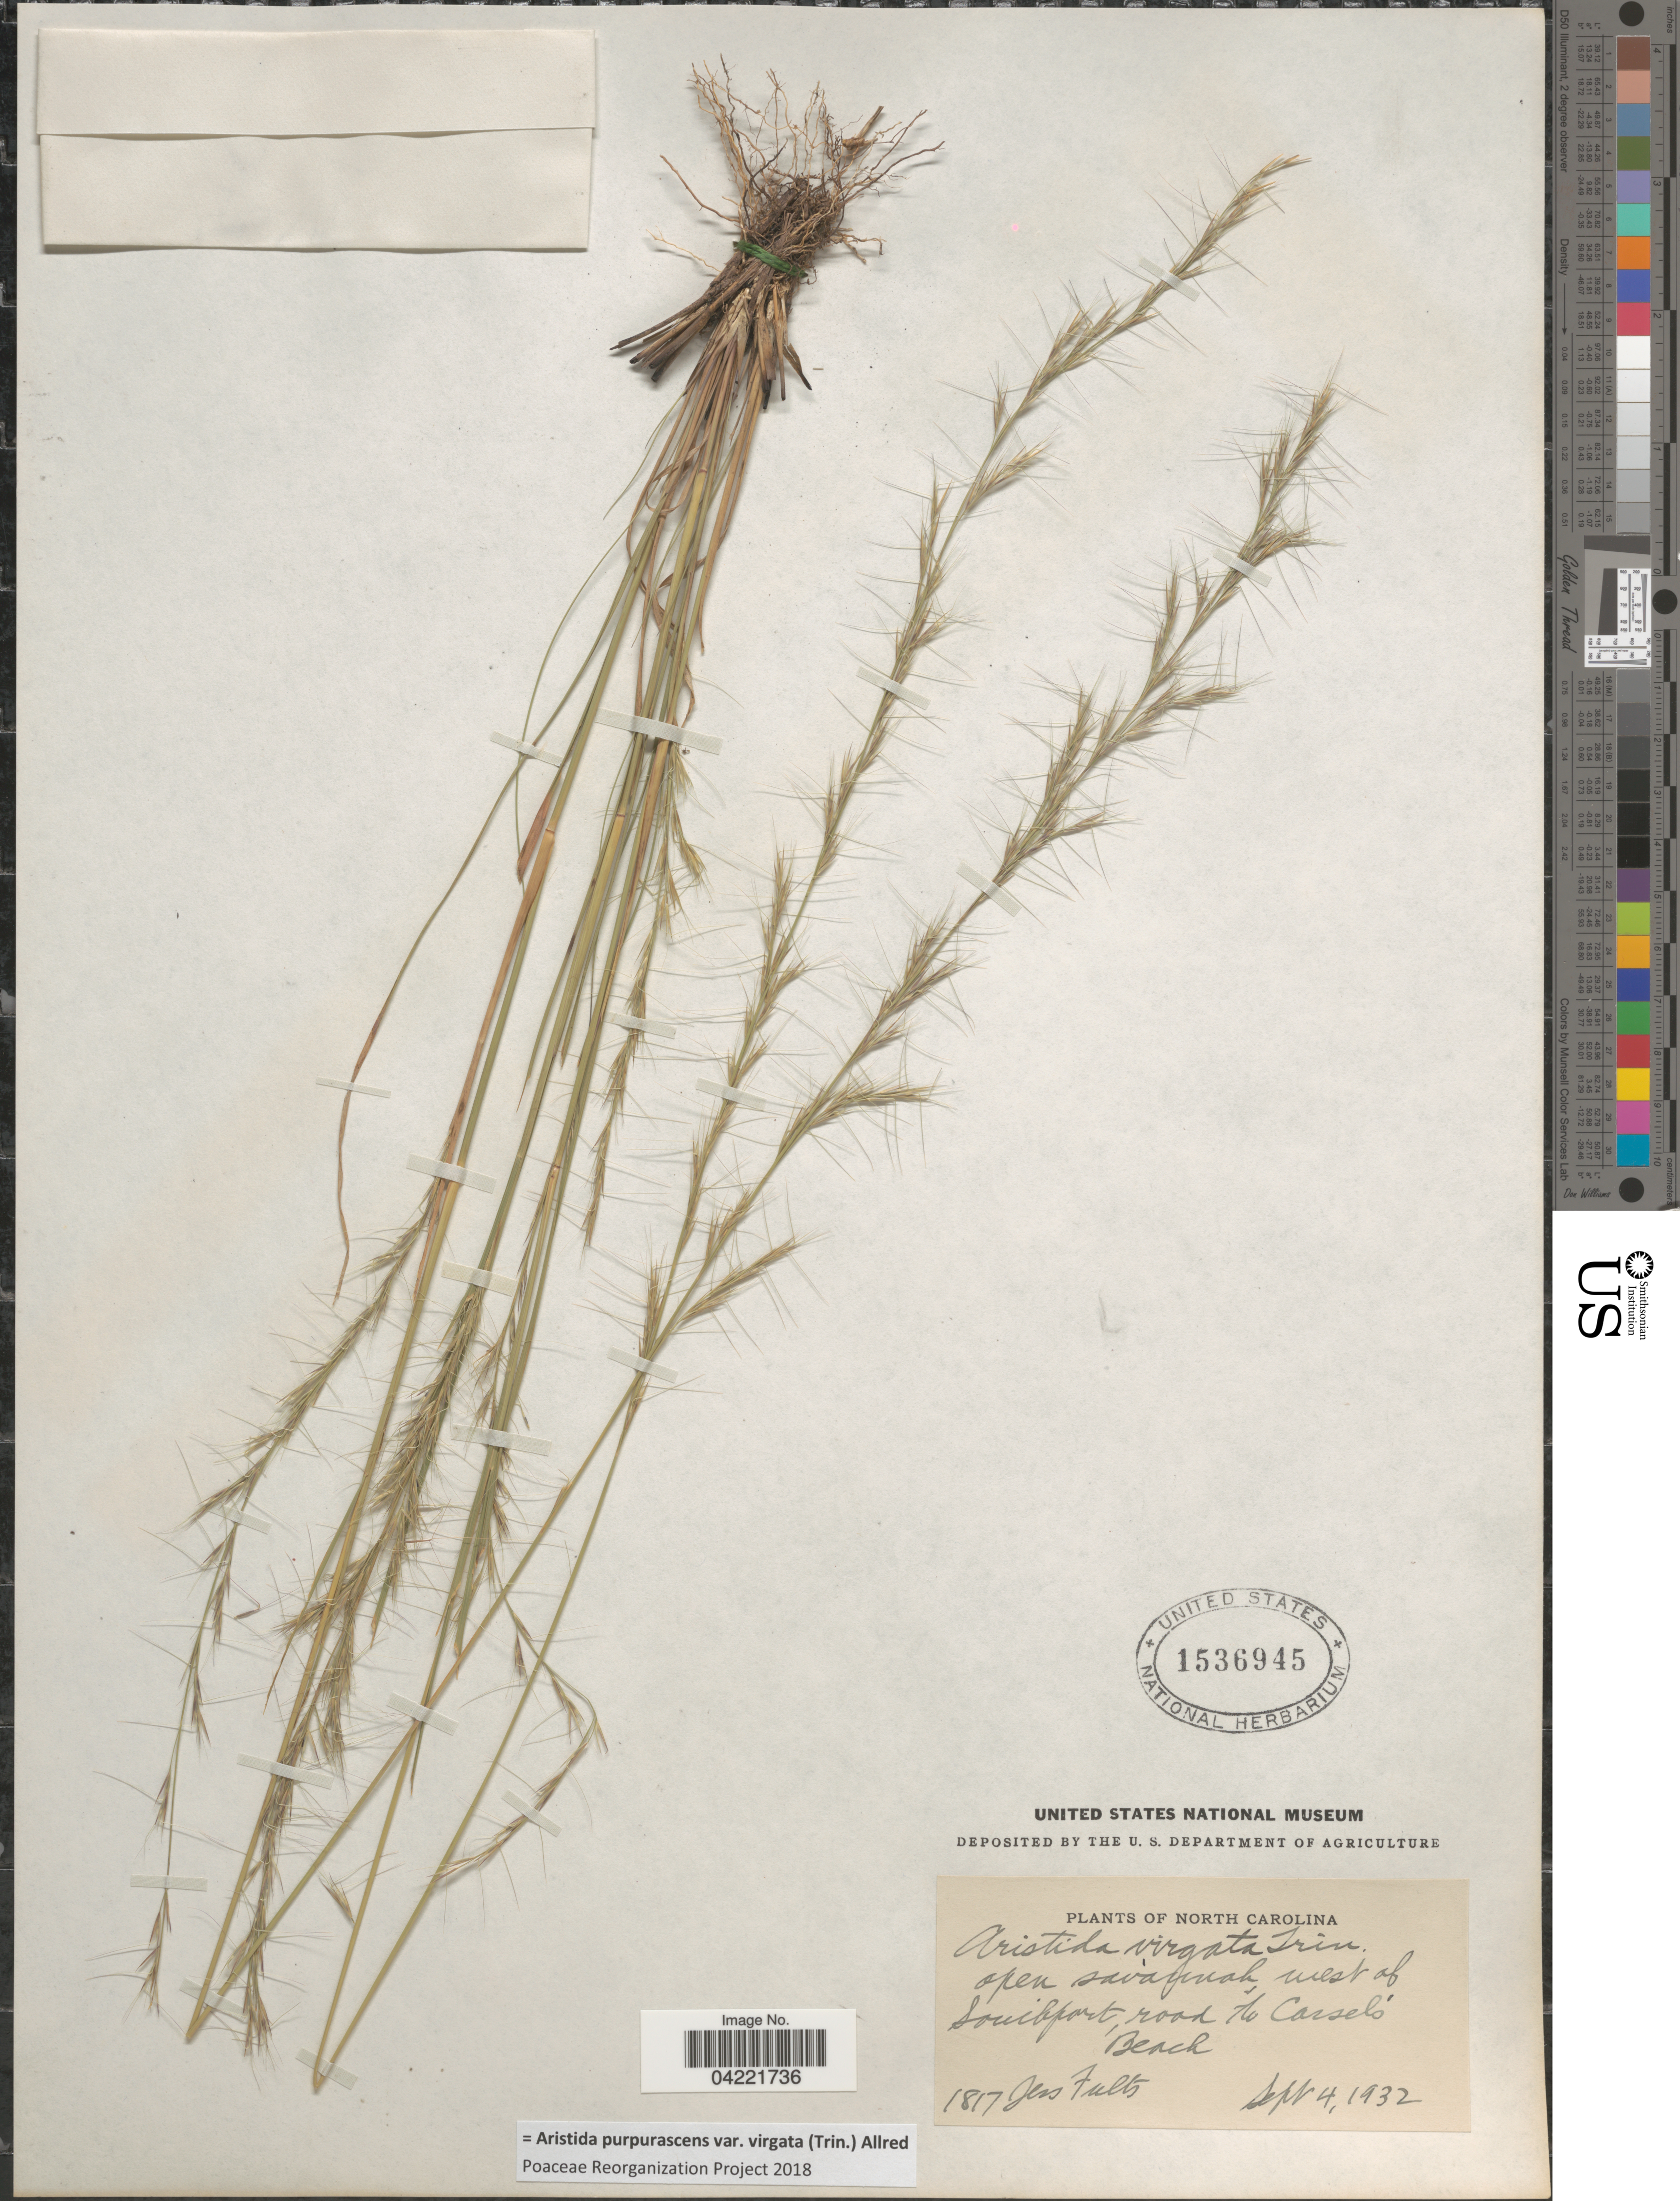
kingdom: Plantae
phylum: Tracheophyta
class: Liliopsida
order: Poales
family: Poaceae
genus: Aristida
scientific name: Aristida purpurascens var. virgata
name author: (Trin.) Allred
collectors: J. Fults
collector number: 1817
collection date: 1932-09-04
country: United States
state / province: North Carolina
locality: Open savannah, west of Southport, road to Carsels' Beach.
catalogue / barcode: US 1536945